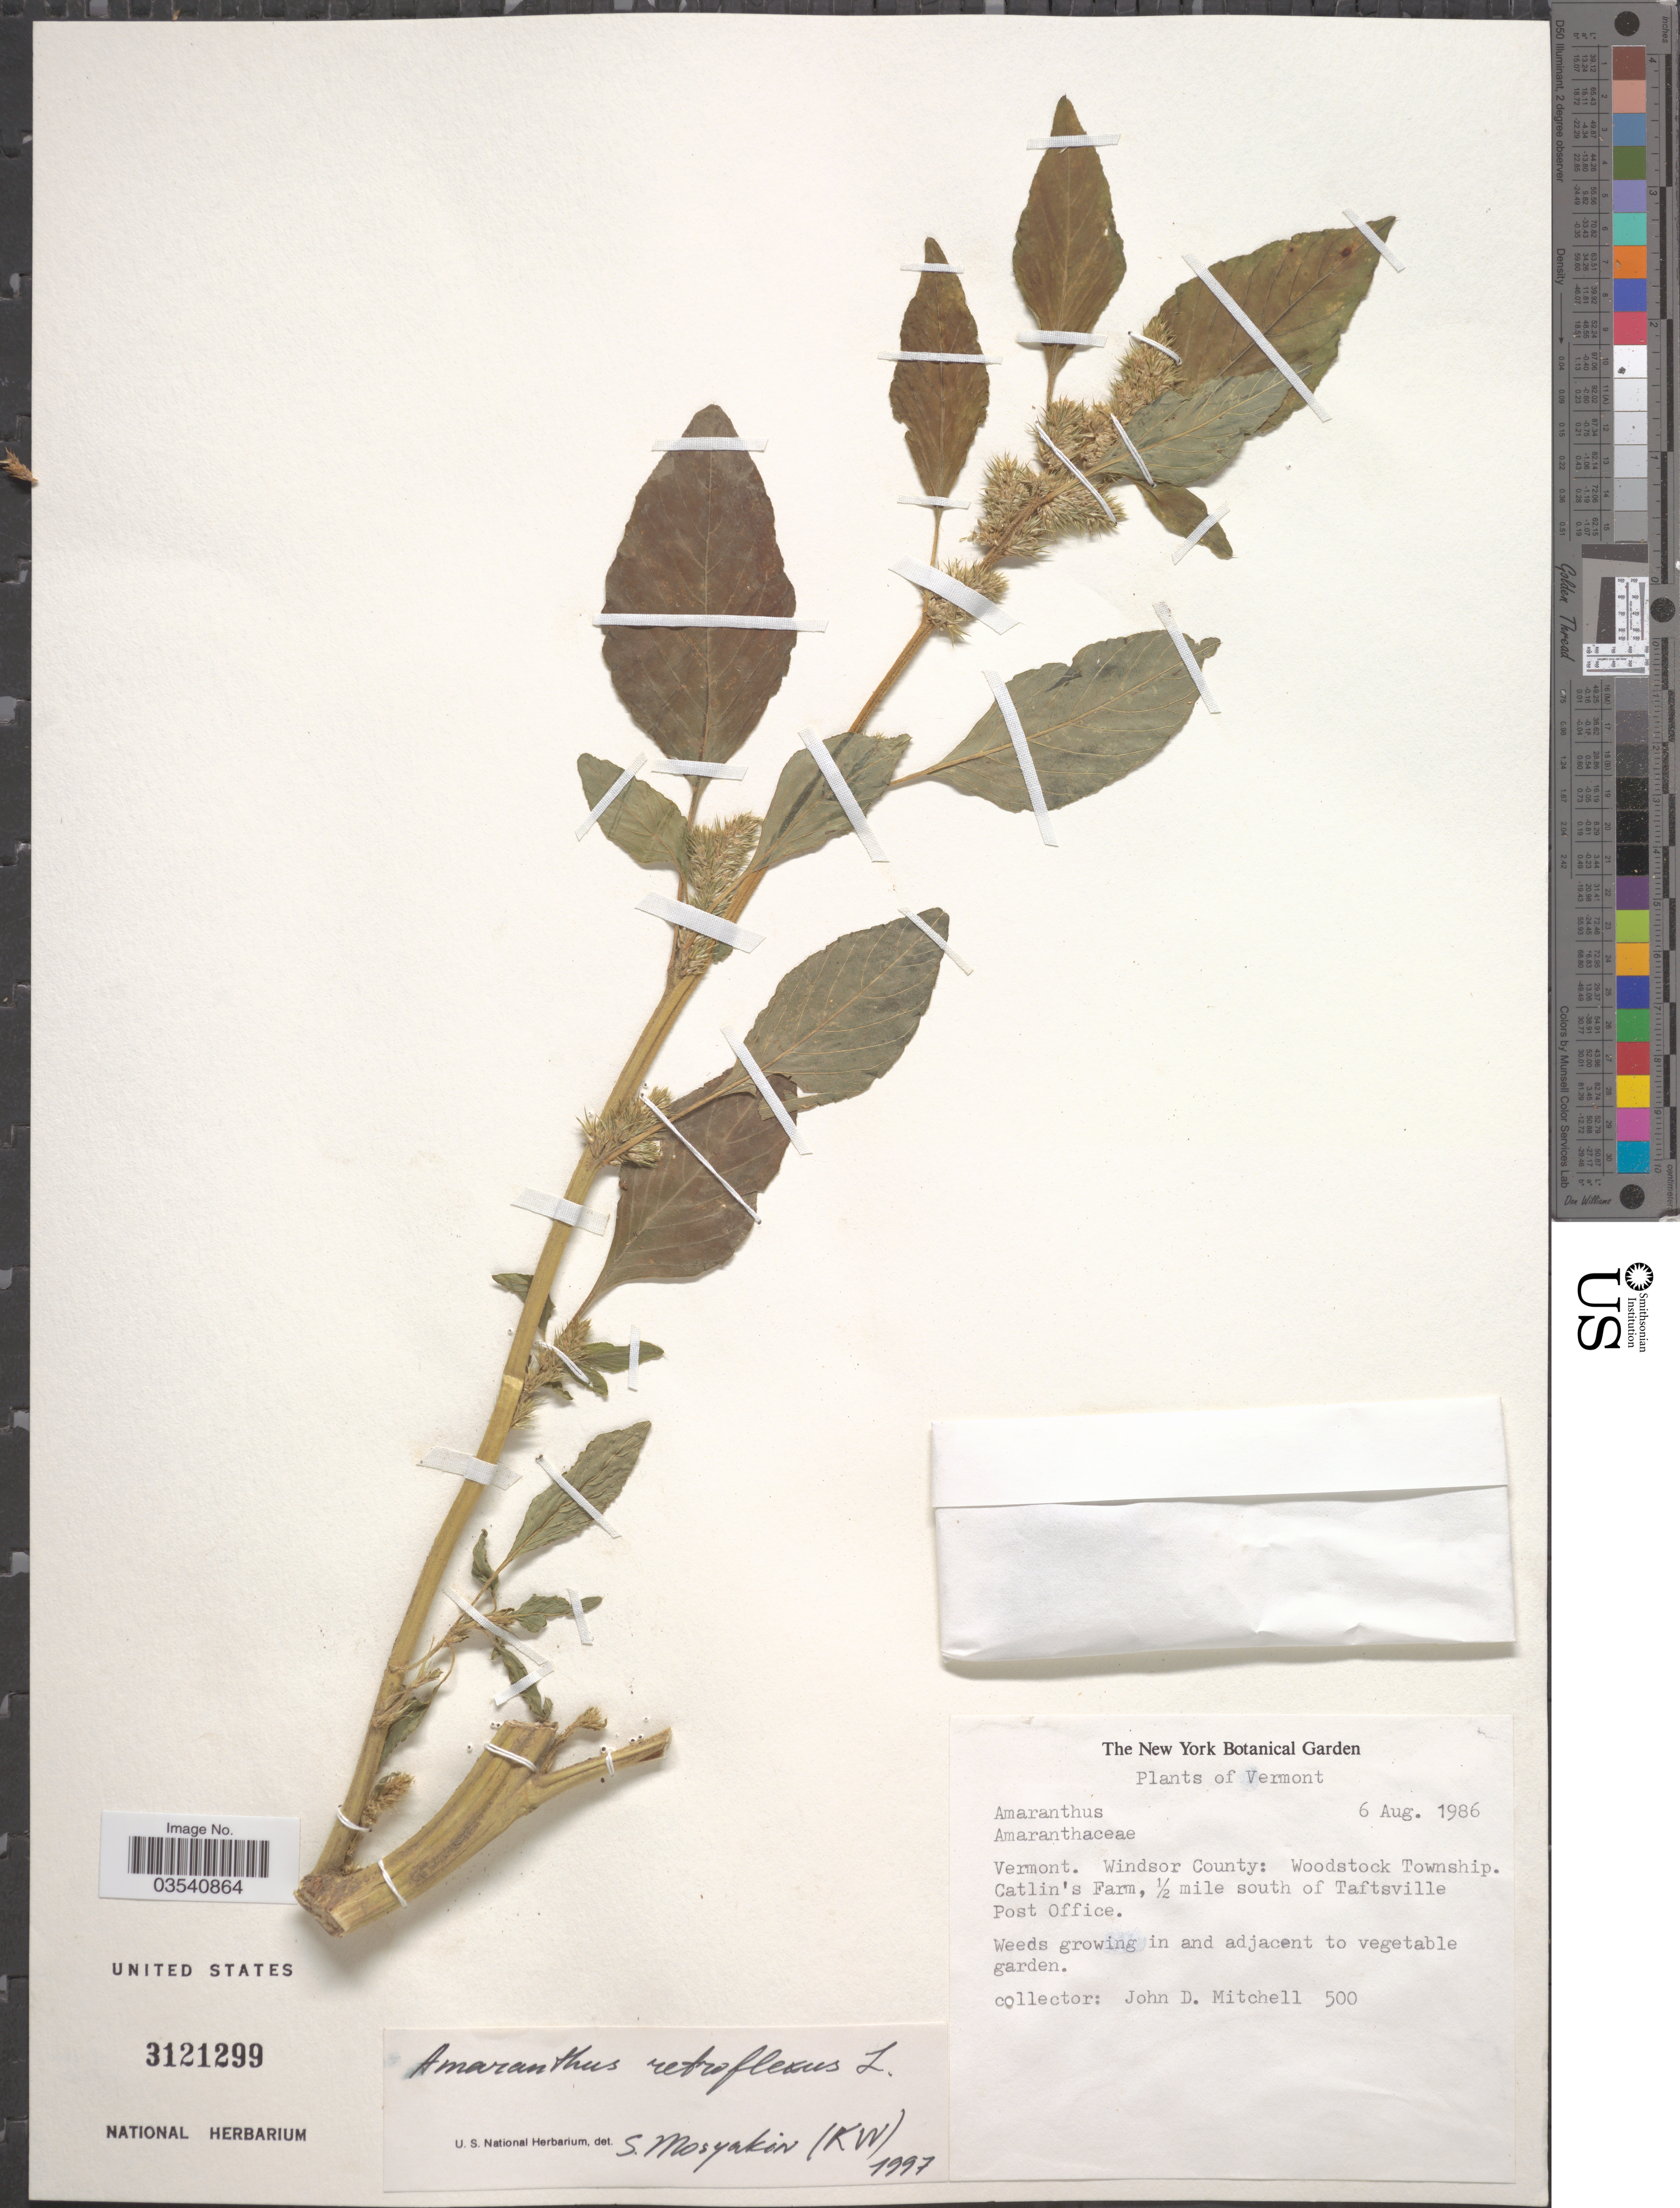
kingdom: Plantae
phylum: Tracheophyta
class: Magnoliopsida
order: Caryophyllales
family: Amaranthaceae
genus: Amaranthus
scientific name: Amaranthus retroflexus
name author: L.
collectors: J. D. Mitchell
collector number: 500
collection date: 1986-08-06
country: United States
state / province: Vermont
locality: Windsor County: Woodstock Township. Catlin's Farm, ½ mile south of Taftsville Post Office.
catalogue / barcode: US 3121299